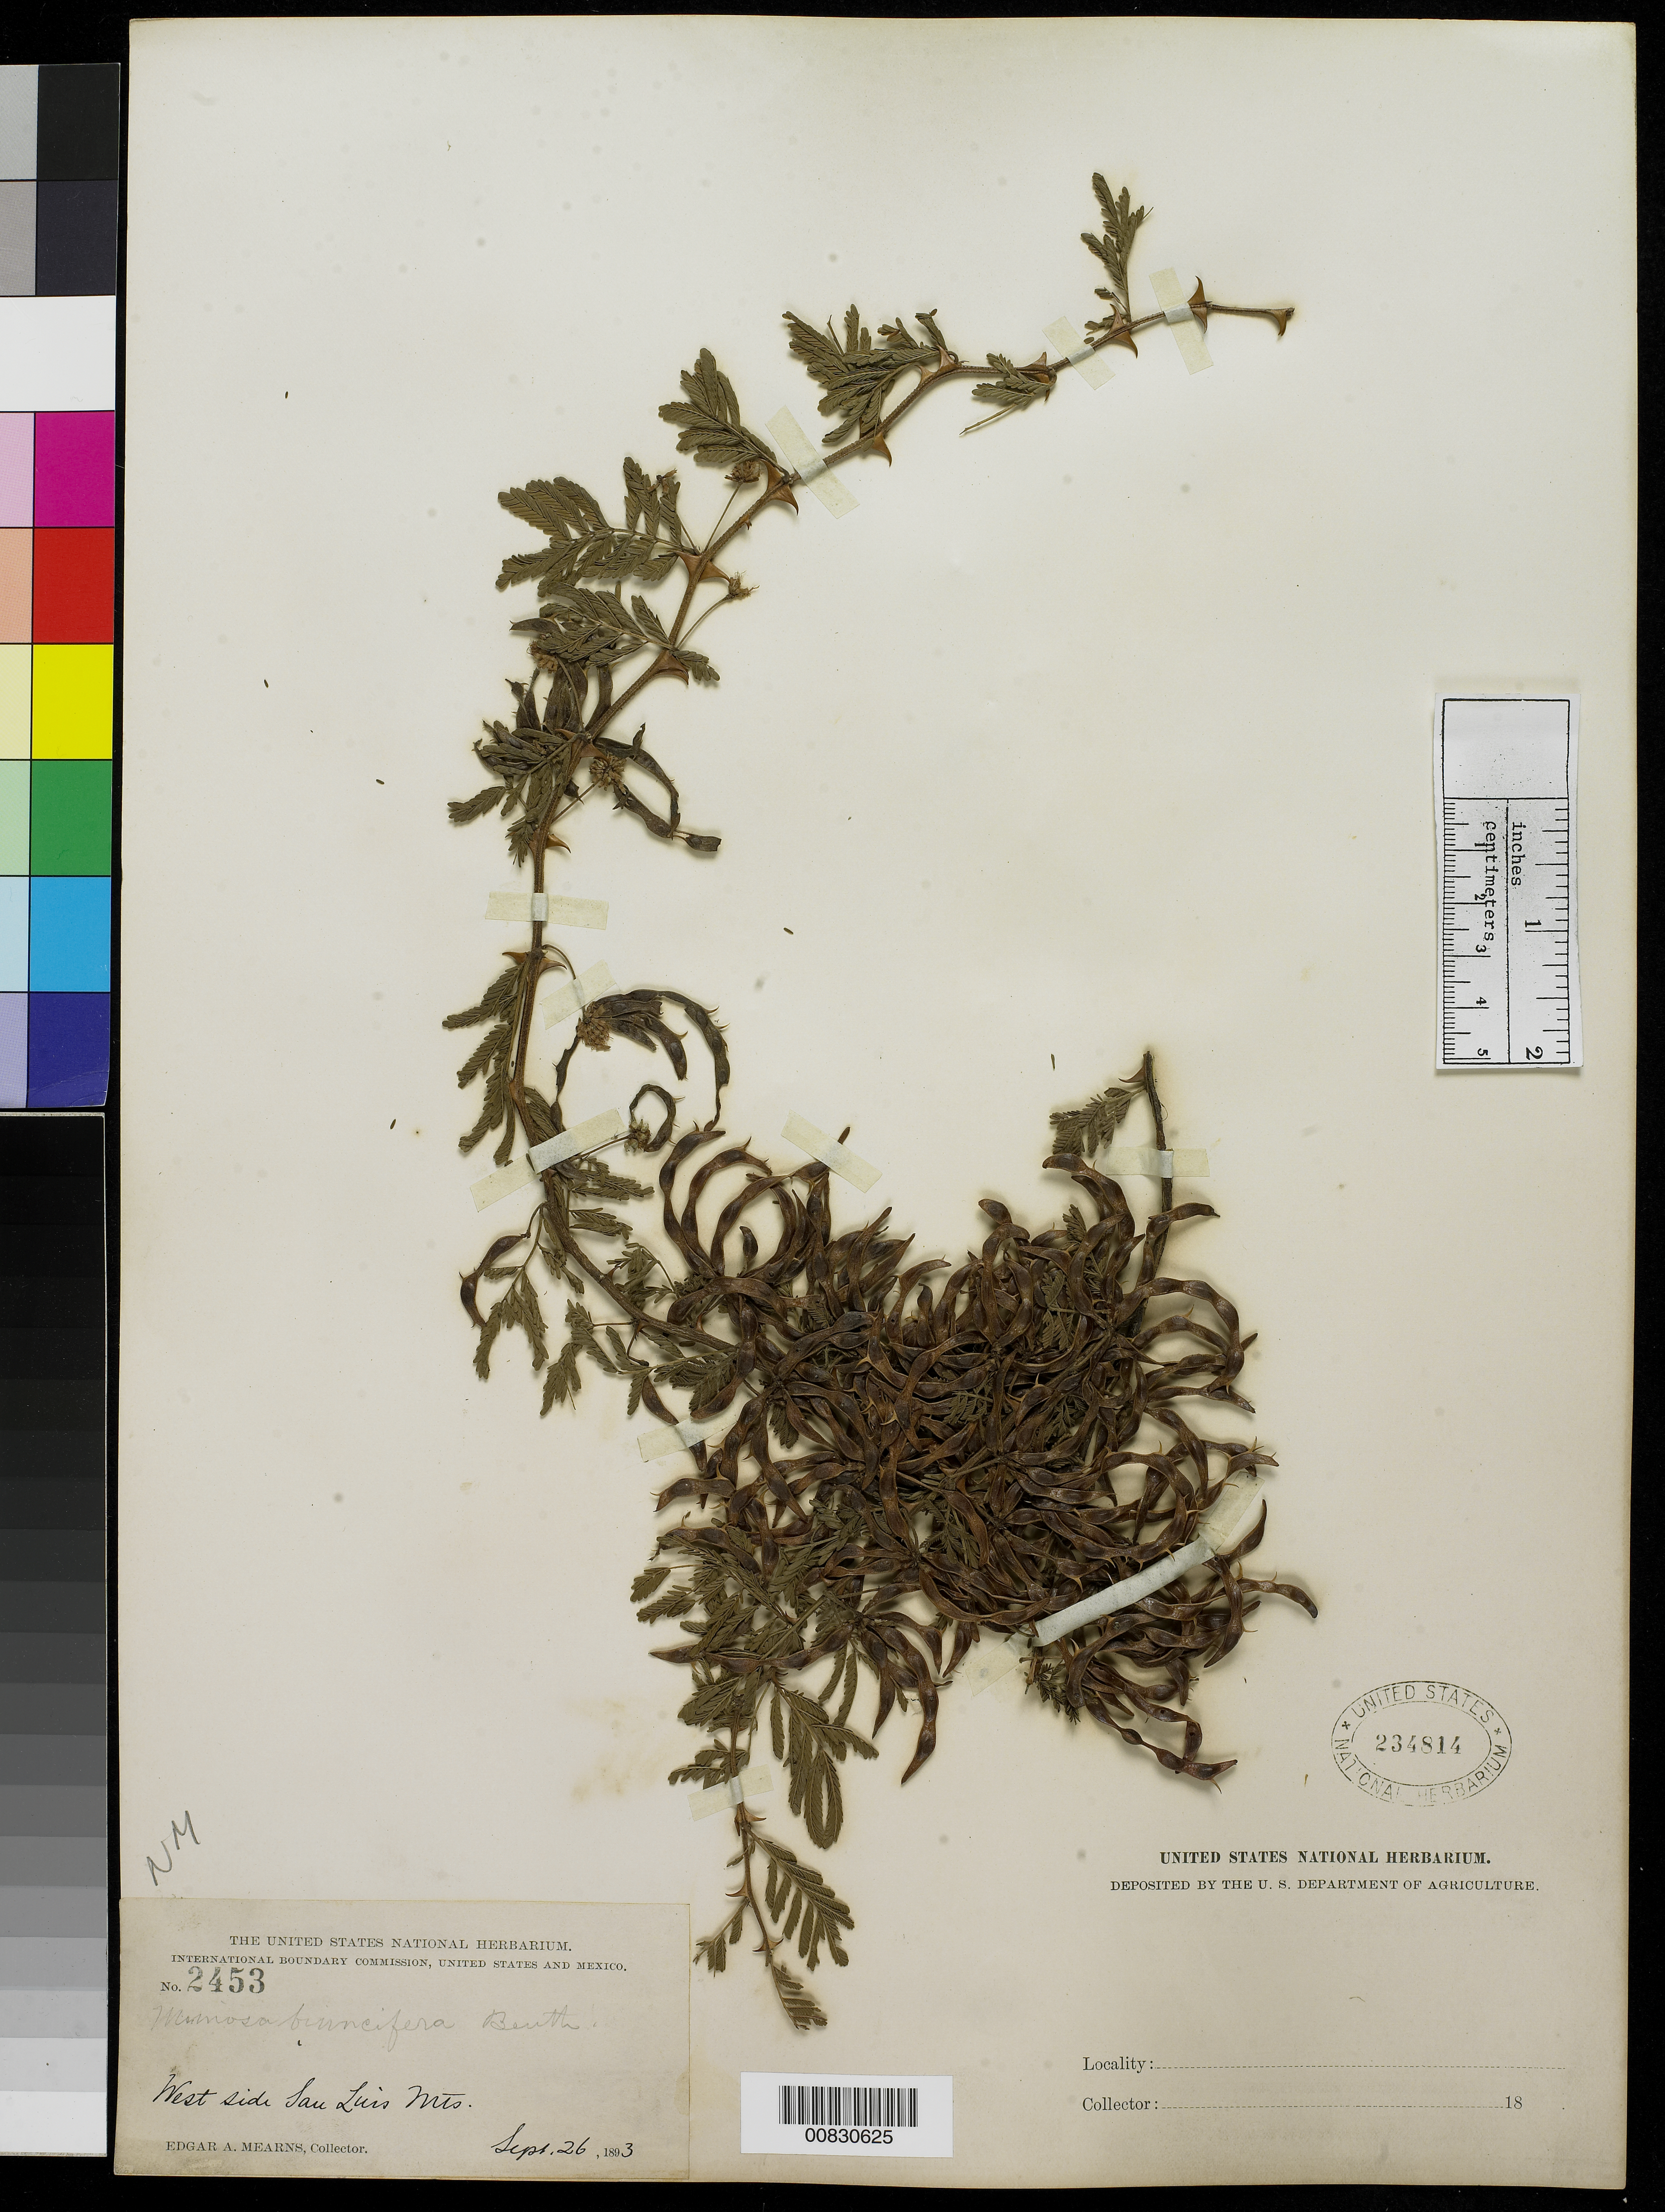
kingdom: Plantae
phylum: Tracheophyta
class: Magnoliopsida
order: Fabales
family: Fabaceae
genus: Mimosa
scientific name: Mimosa biuncifera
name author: Benth.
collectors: E. A. Mearns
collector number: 2453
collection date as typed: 26 Sep 1893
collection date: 1893-09-26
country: United States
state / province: Arizona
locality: West side of San Luis Mts.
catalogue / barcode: US 234814